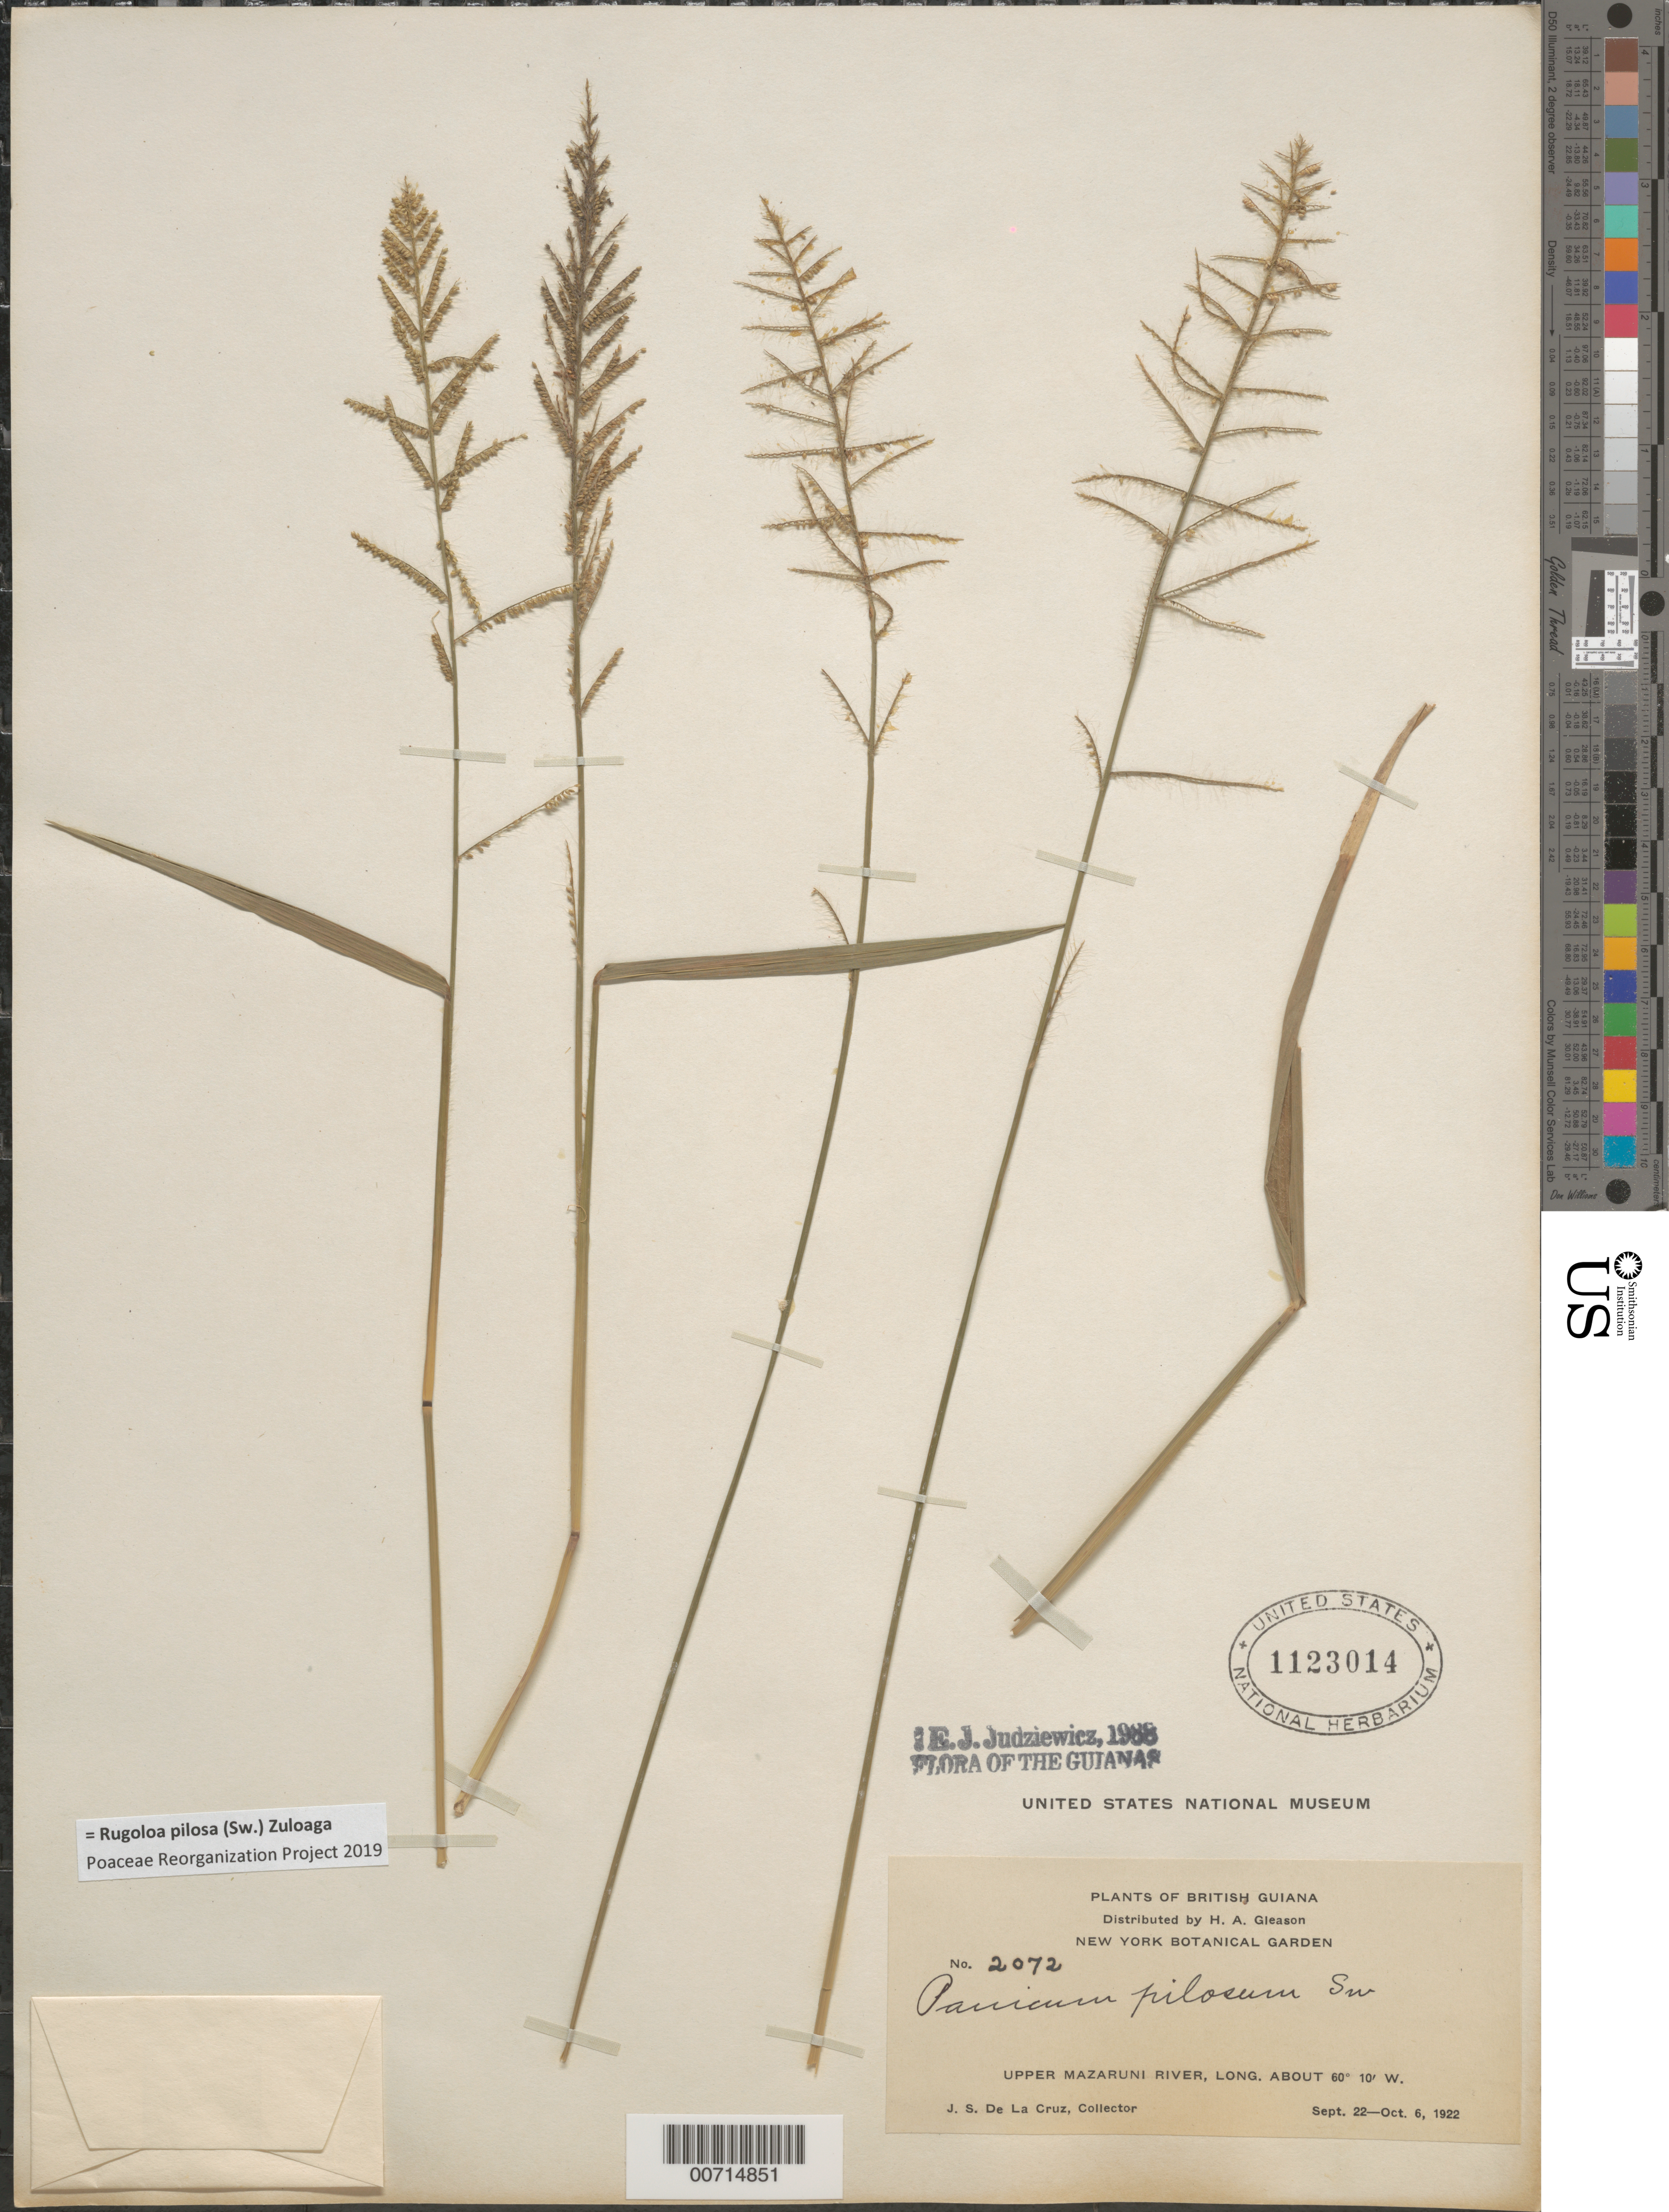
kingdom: Plantae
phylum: Tracheophyta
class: Liliopsida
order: Poales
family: Poaceae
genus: Panicum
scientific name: Panicum pilosum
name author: Sw.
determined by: Judziewicz, E. J.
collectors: J. S. de la Cruz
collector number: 2072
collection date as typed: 22-Sep-22 to 6-Oct-22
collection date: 1922-09-22/1922-10-06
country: Guyana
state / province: Cuyuni-Mazaruni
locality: Upper Mazaruni R.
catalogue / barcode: US 1123014